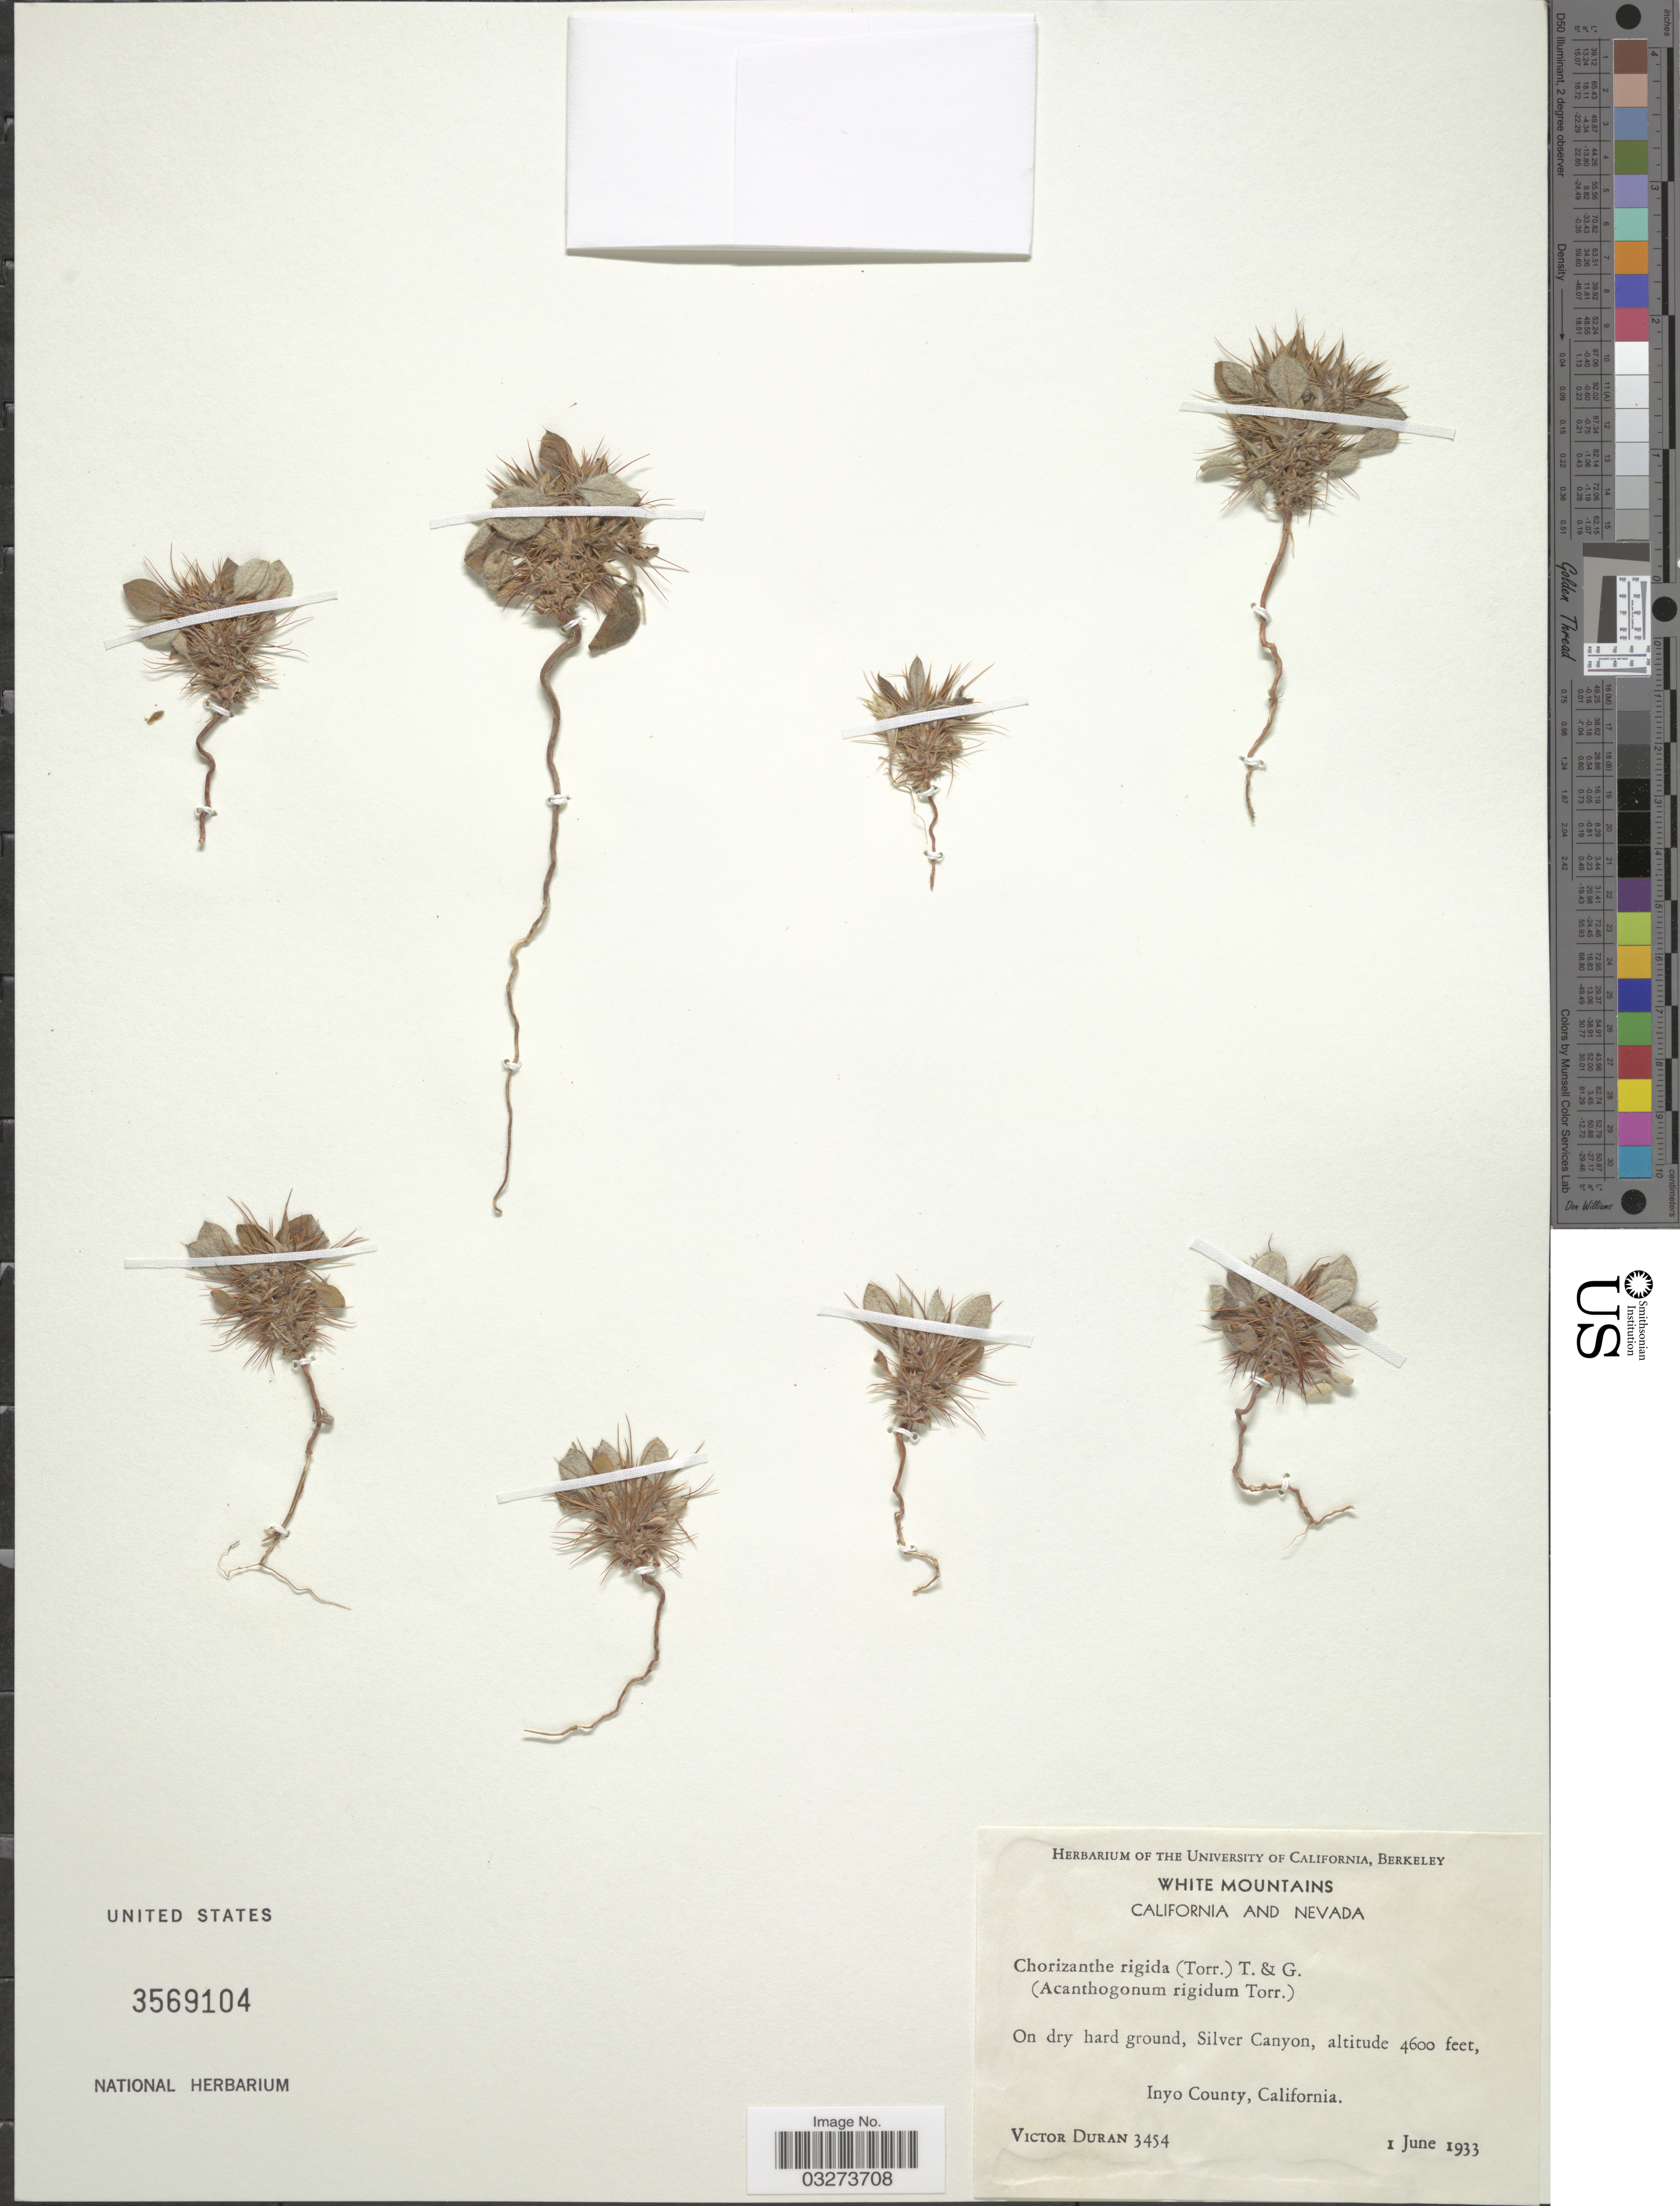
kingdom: Plantae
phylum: Tracheophyta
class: Magnoliopsida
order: Caryophyllales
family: Polygonaceae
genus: Chorizanthe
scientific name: Chorizanthe rigida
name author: (Torr.) Torr. & A. Gray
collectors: V. Duran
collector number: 3454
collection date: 1933-06-01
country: United States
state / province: California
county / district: Inyo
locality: White Mountains, On dry hard ground, Silver Canyon, Inyo County.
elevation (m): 1402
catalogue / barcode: US 3569104